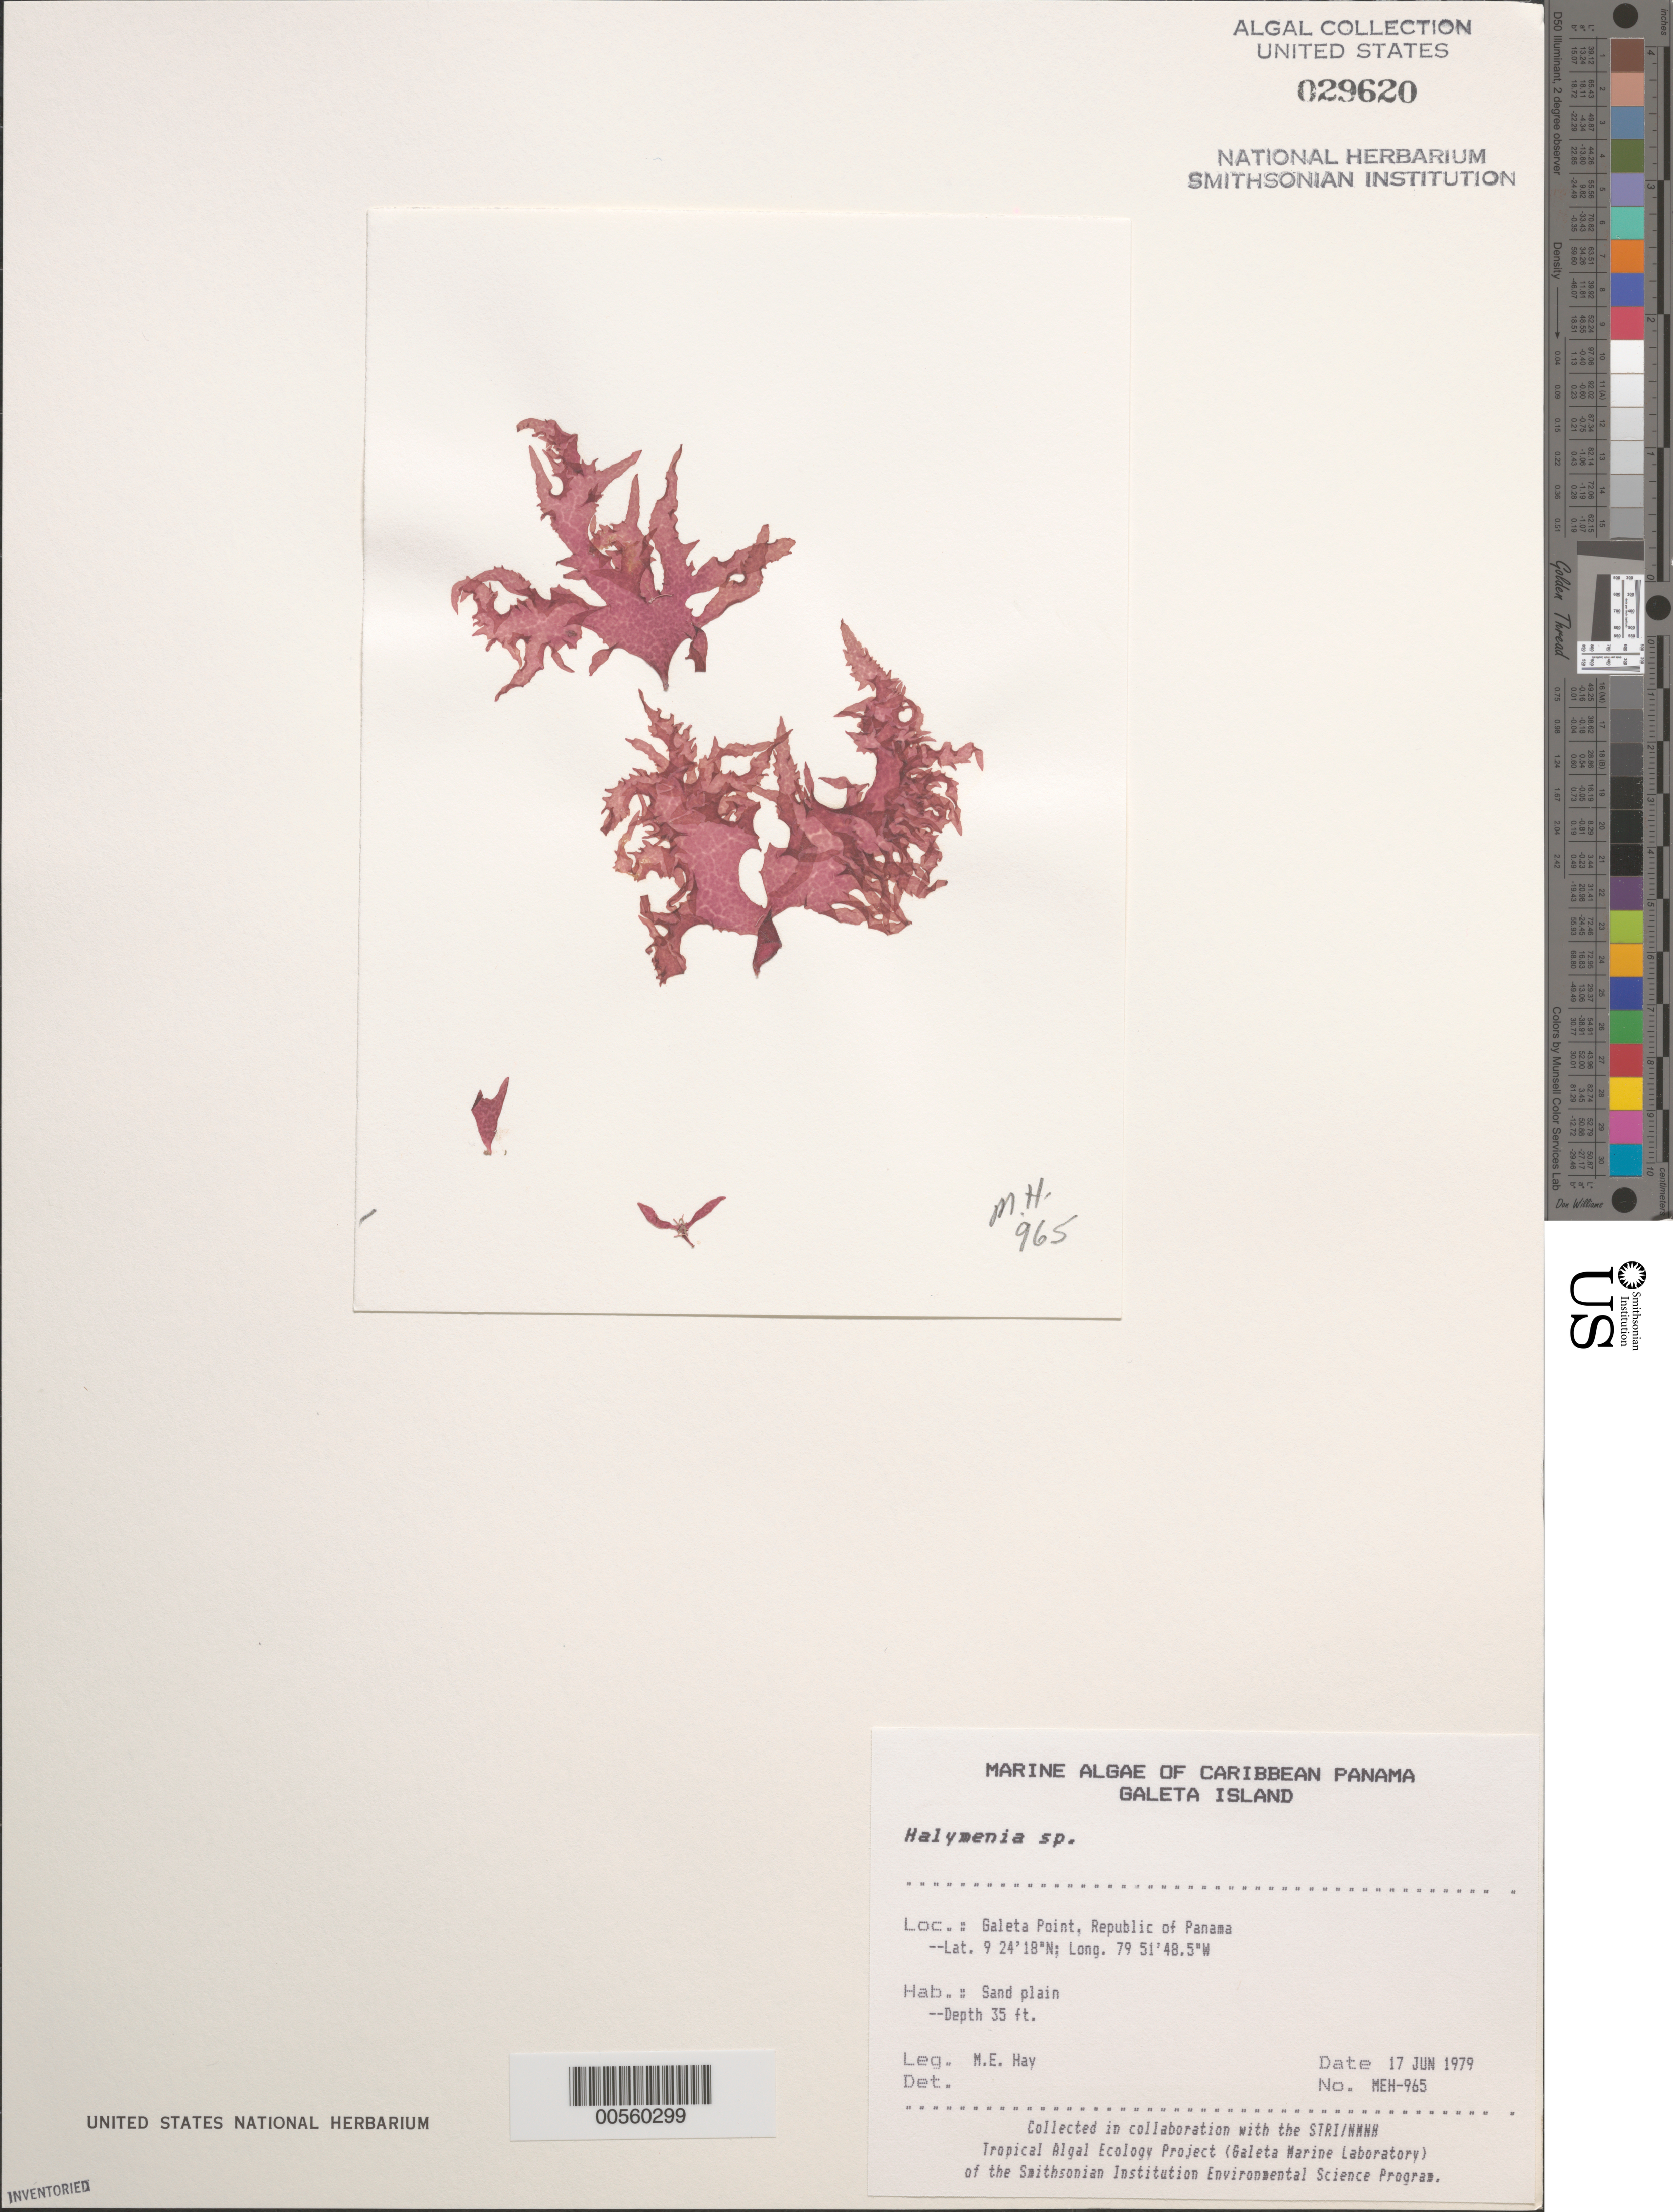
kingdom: Plantae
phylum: Rhodophyta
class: Florideophyceae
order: Halymeniales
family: Halymeniaceae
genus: Halymenia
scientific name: Halymenia sp.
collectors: M. E. Hay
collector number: MEH-965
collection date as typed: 17 Jun 1979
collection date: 1979-06-17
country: Panama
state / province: Colón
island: Galeta Island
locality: Galeta Point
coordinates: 9 24' 18" N, 79 51' 48.5" W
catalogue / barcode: US 29620